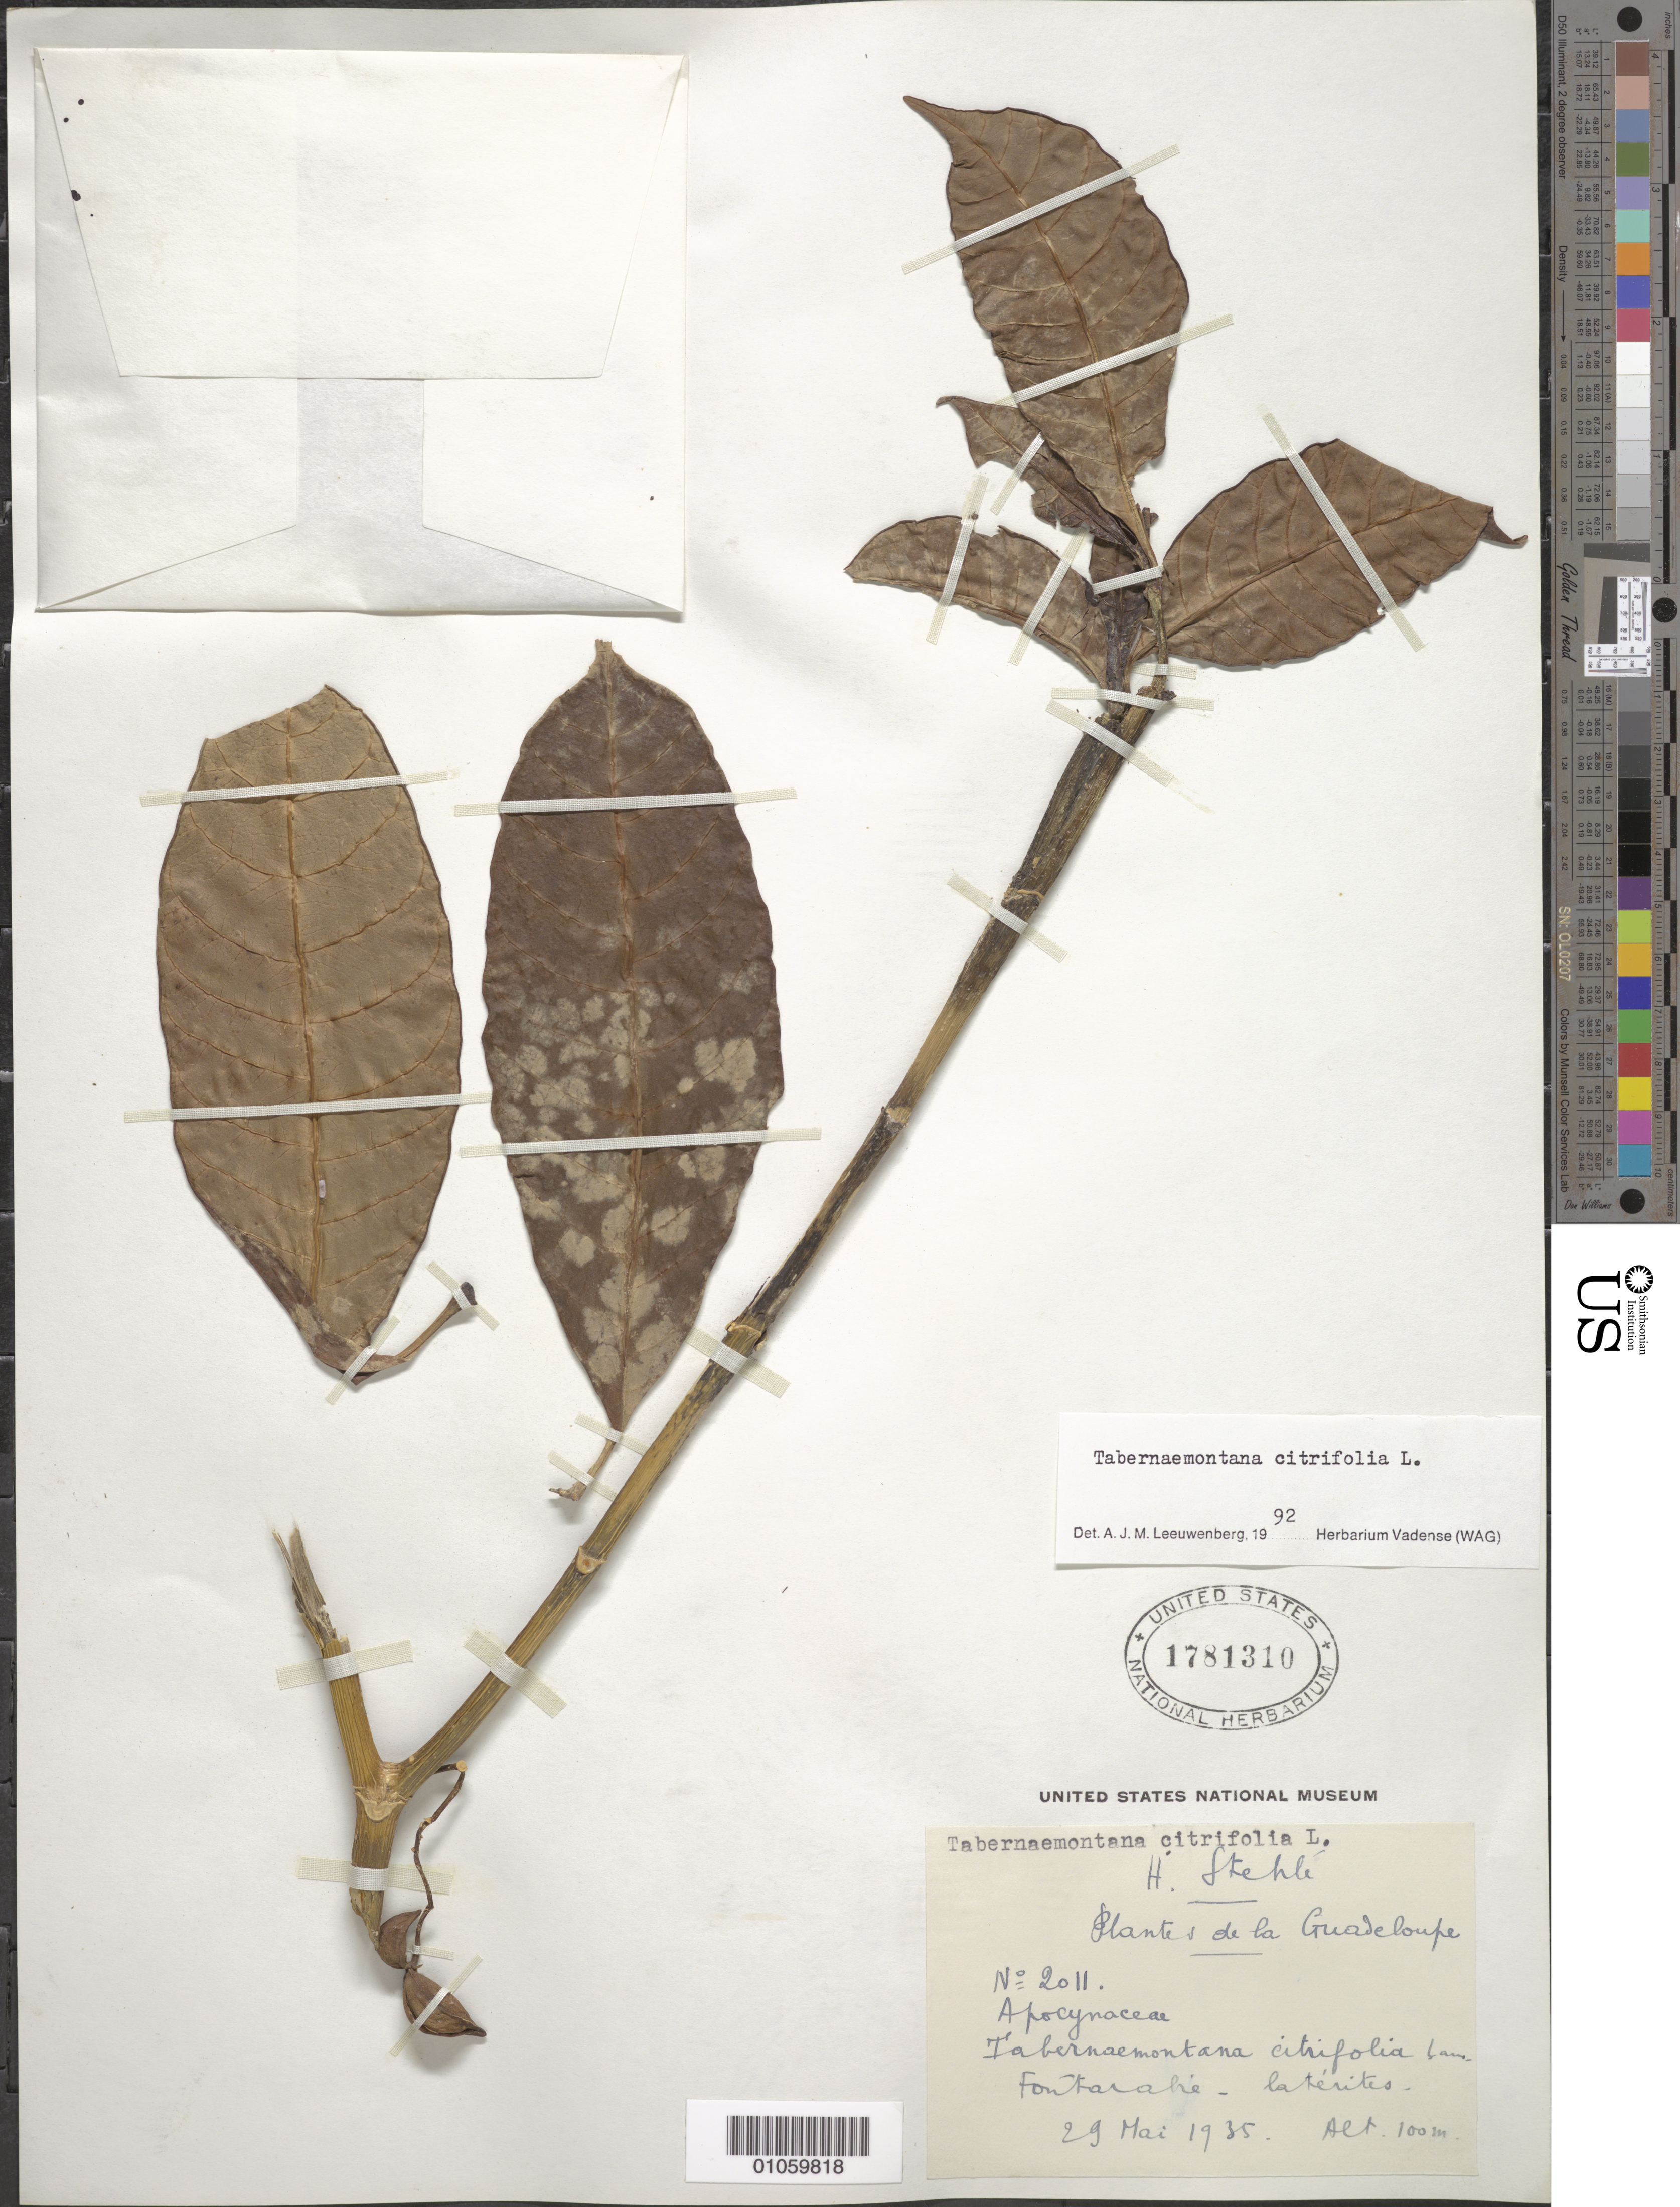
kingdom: Plantae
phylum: Tracheophyta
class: Magnoliopsida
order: Gentianales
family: Apocynaceae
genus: Tabernaemontana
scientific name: Tabernaemontana citrifolia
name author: L.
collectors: H. Stehlé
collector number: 2011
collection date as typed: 29 May 1935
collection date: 1935-05-29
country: Guadeloupe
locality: Fontarahe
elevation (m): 100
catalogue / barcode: US 1781310